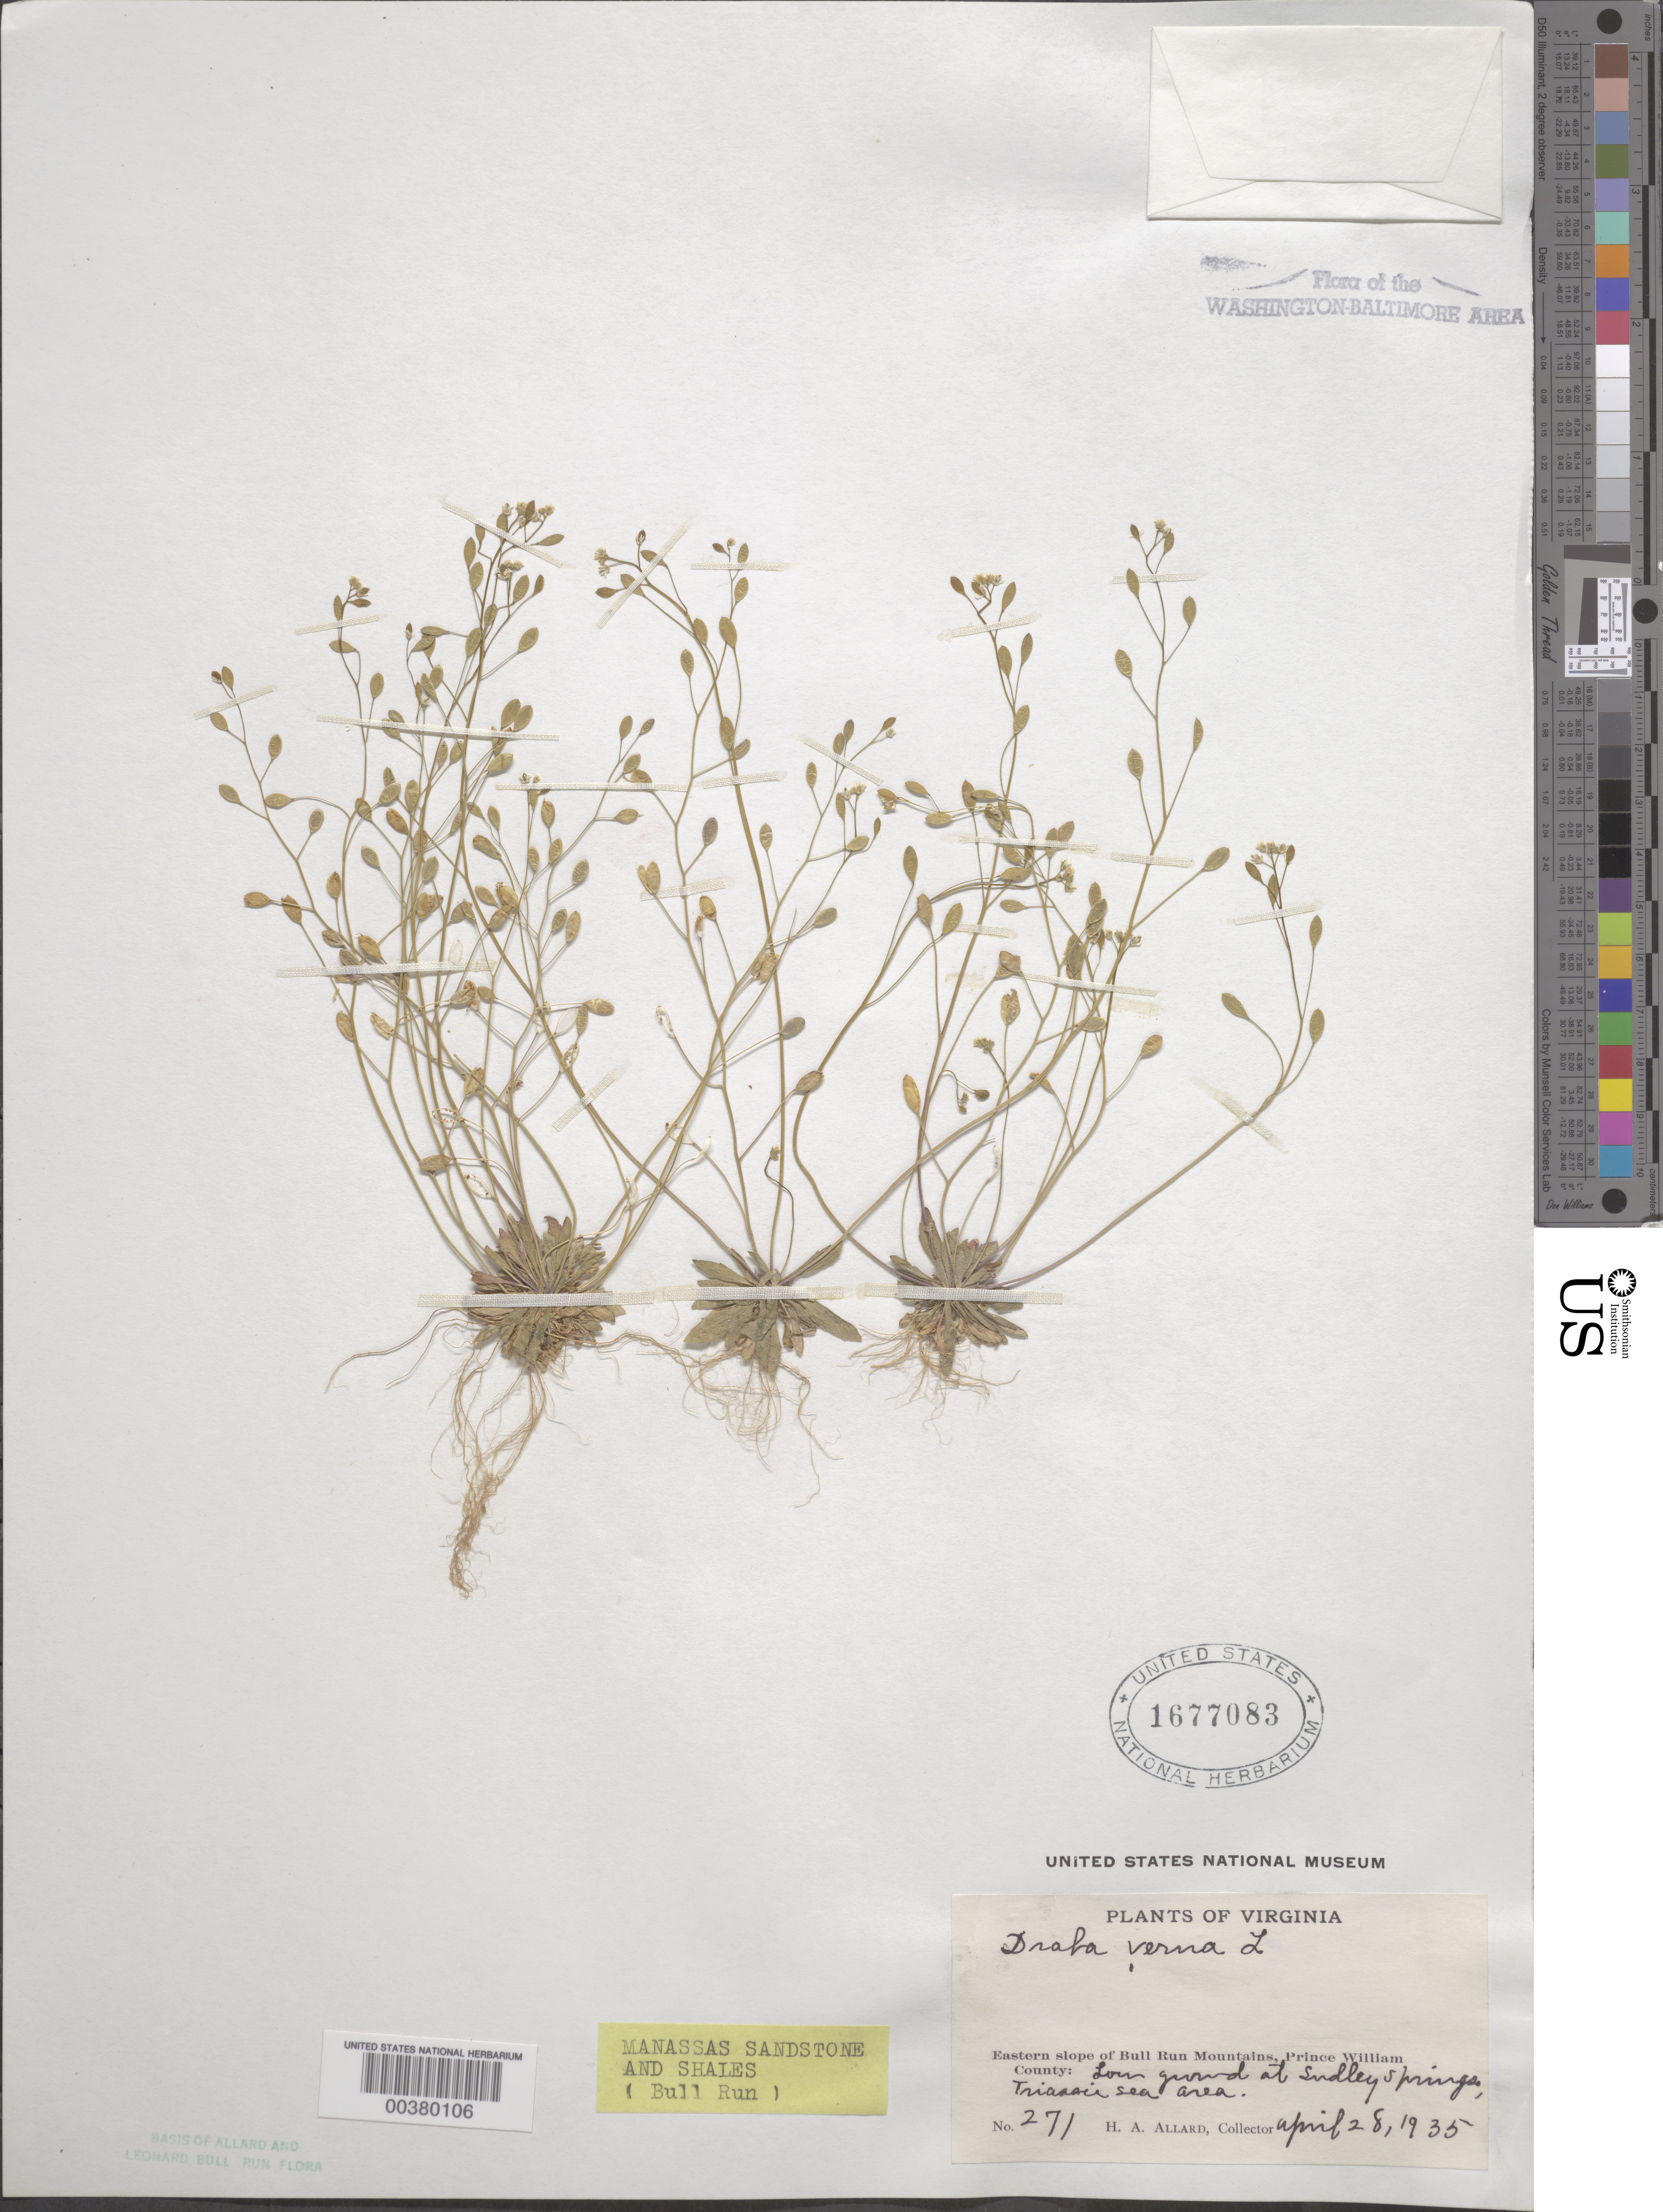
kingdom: Plantae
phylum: Tracheophyta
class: Magnoliopsida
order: Brassicales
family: Brassicaceae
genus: Draba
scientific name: Draba verna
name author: L.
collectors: H. A. Allard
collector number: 271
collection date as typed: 28 Apr 1935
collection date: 1935-04-28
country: United States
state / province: Virginia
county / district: Prince William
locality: Sudley Springs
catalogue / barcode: US 1677083